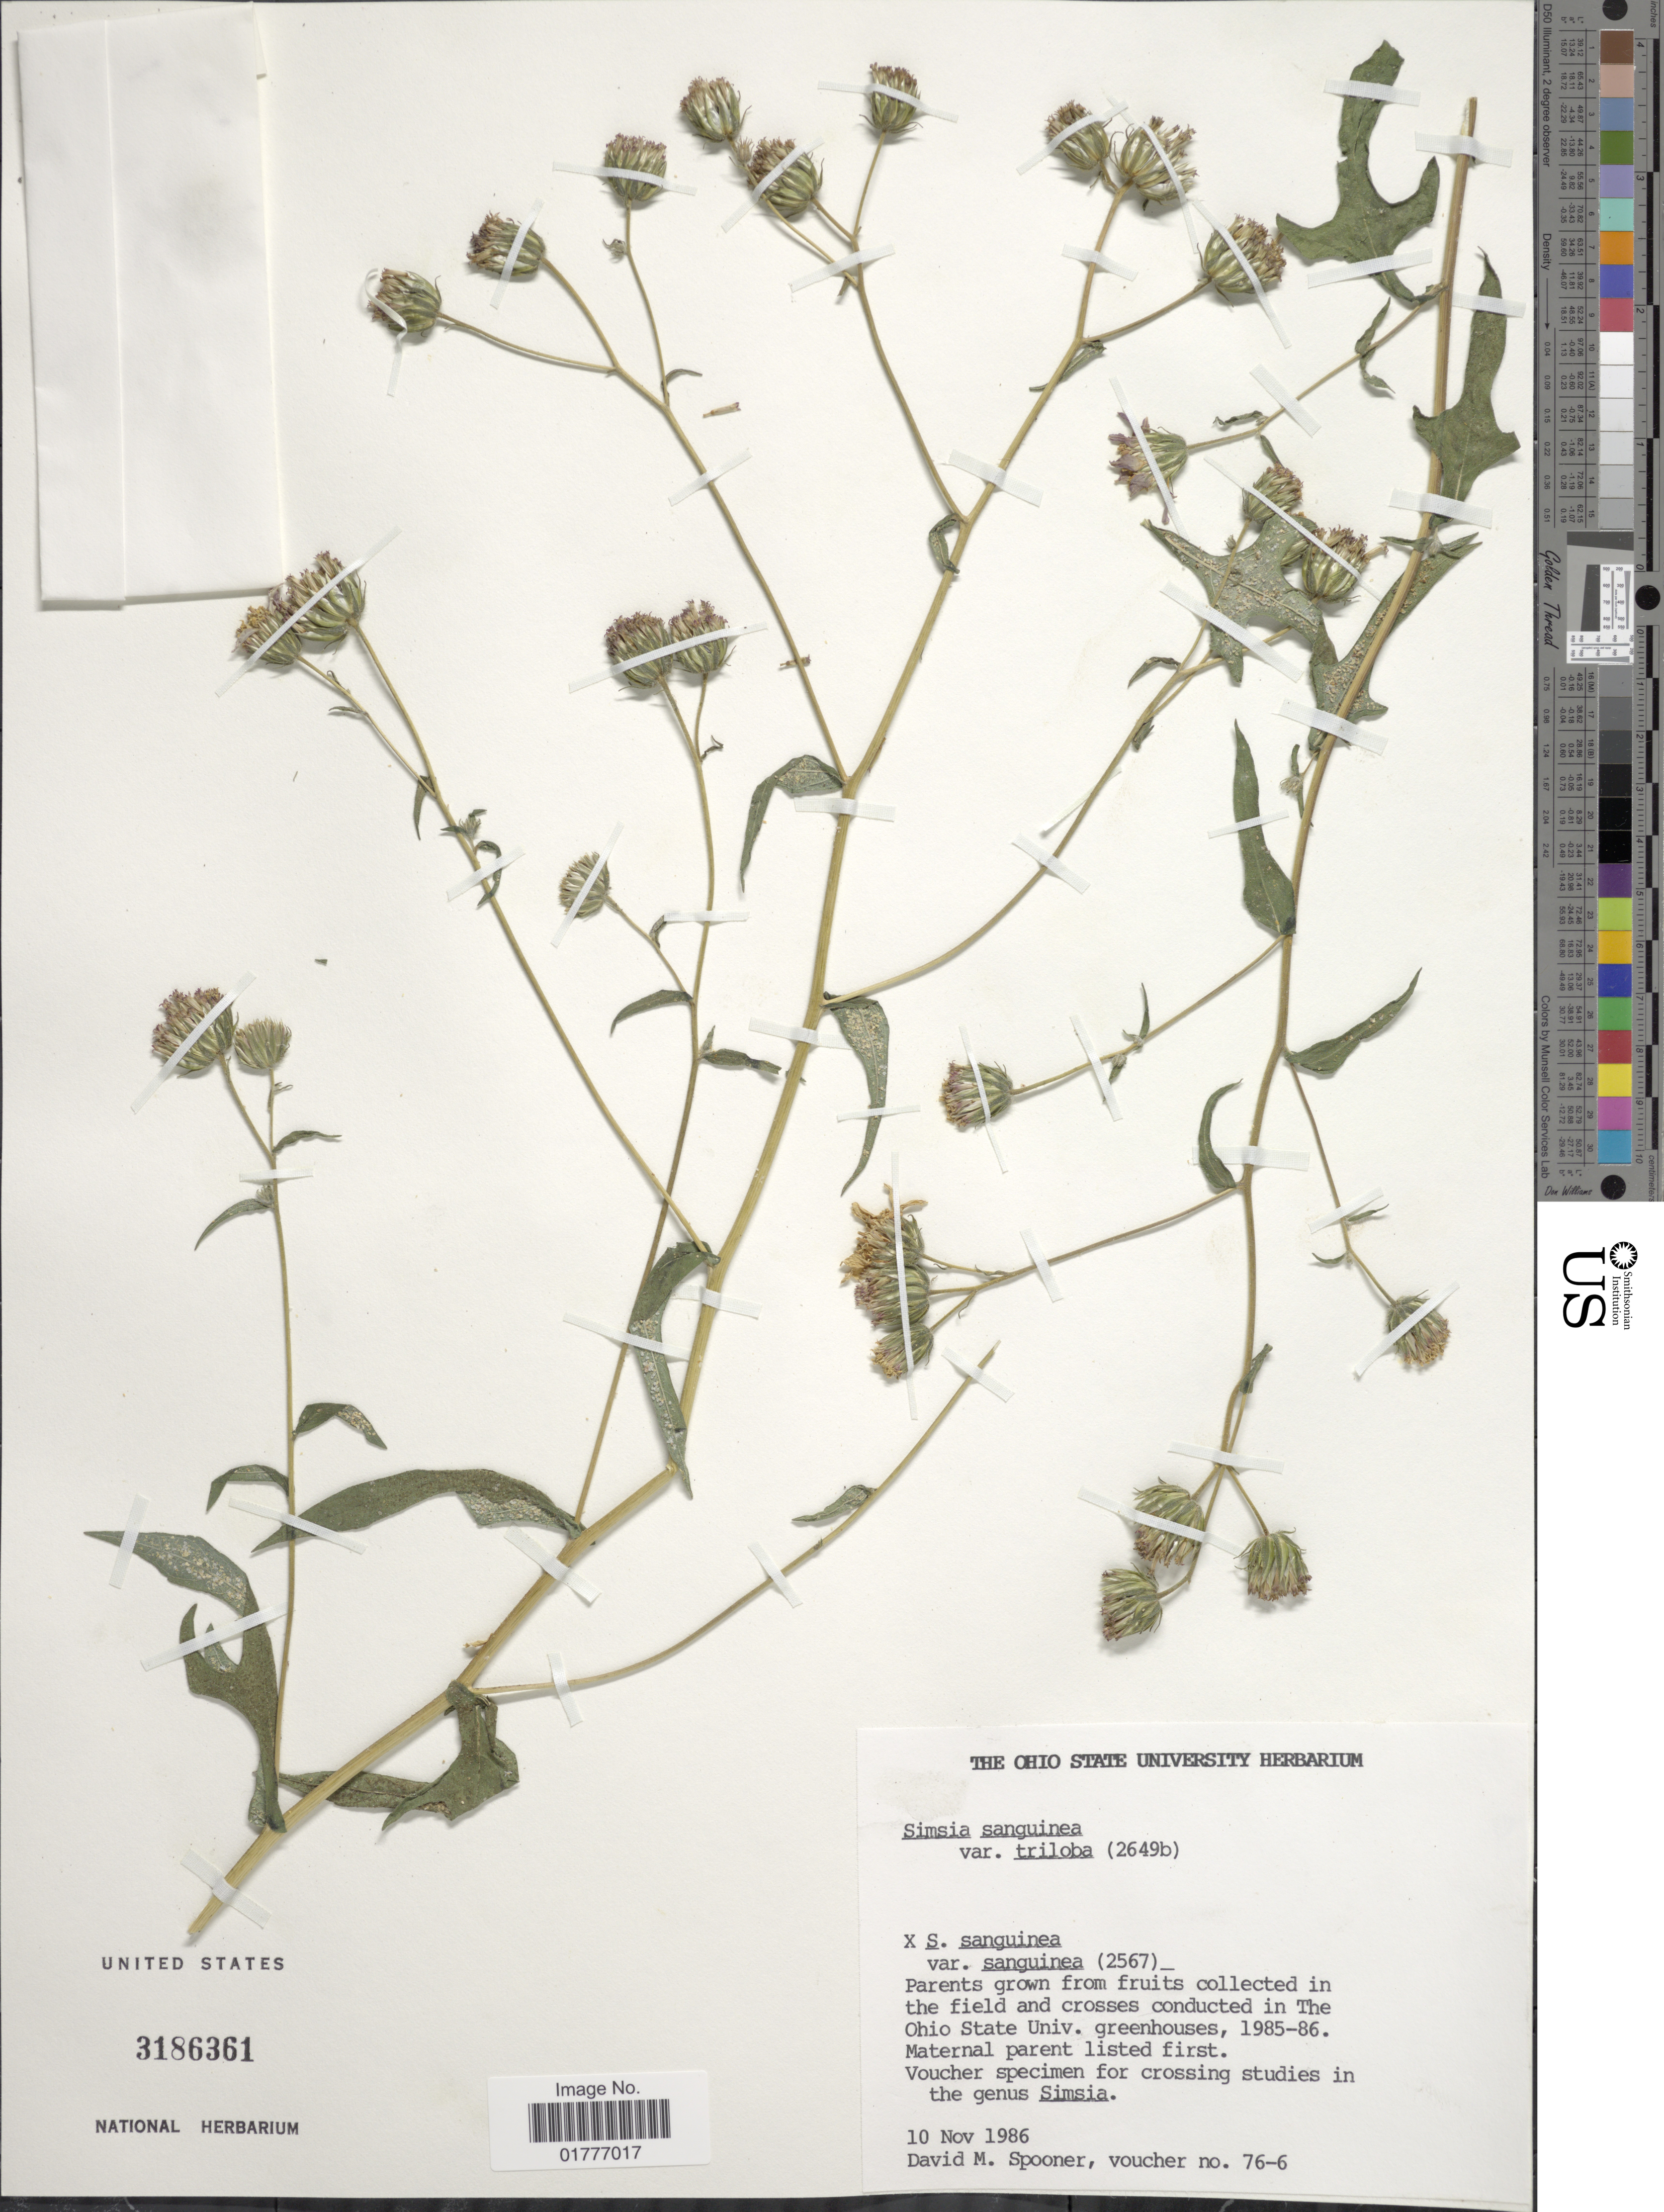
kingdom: Plantae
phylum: Tracheophyta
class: Magnoliopsida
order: Asterales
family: Asteraceae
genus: Simsia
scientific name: Simsia sanguinea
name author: A. Gray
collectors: D. Spooner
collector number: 76-6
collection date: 1986-11-10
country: United States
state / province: Ohio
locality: In the field and crosses conducted in The Ohio State Univ. greenhouses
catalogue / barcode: US 3186361